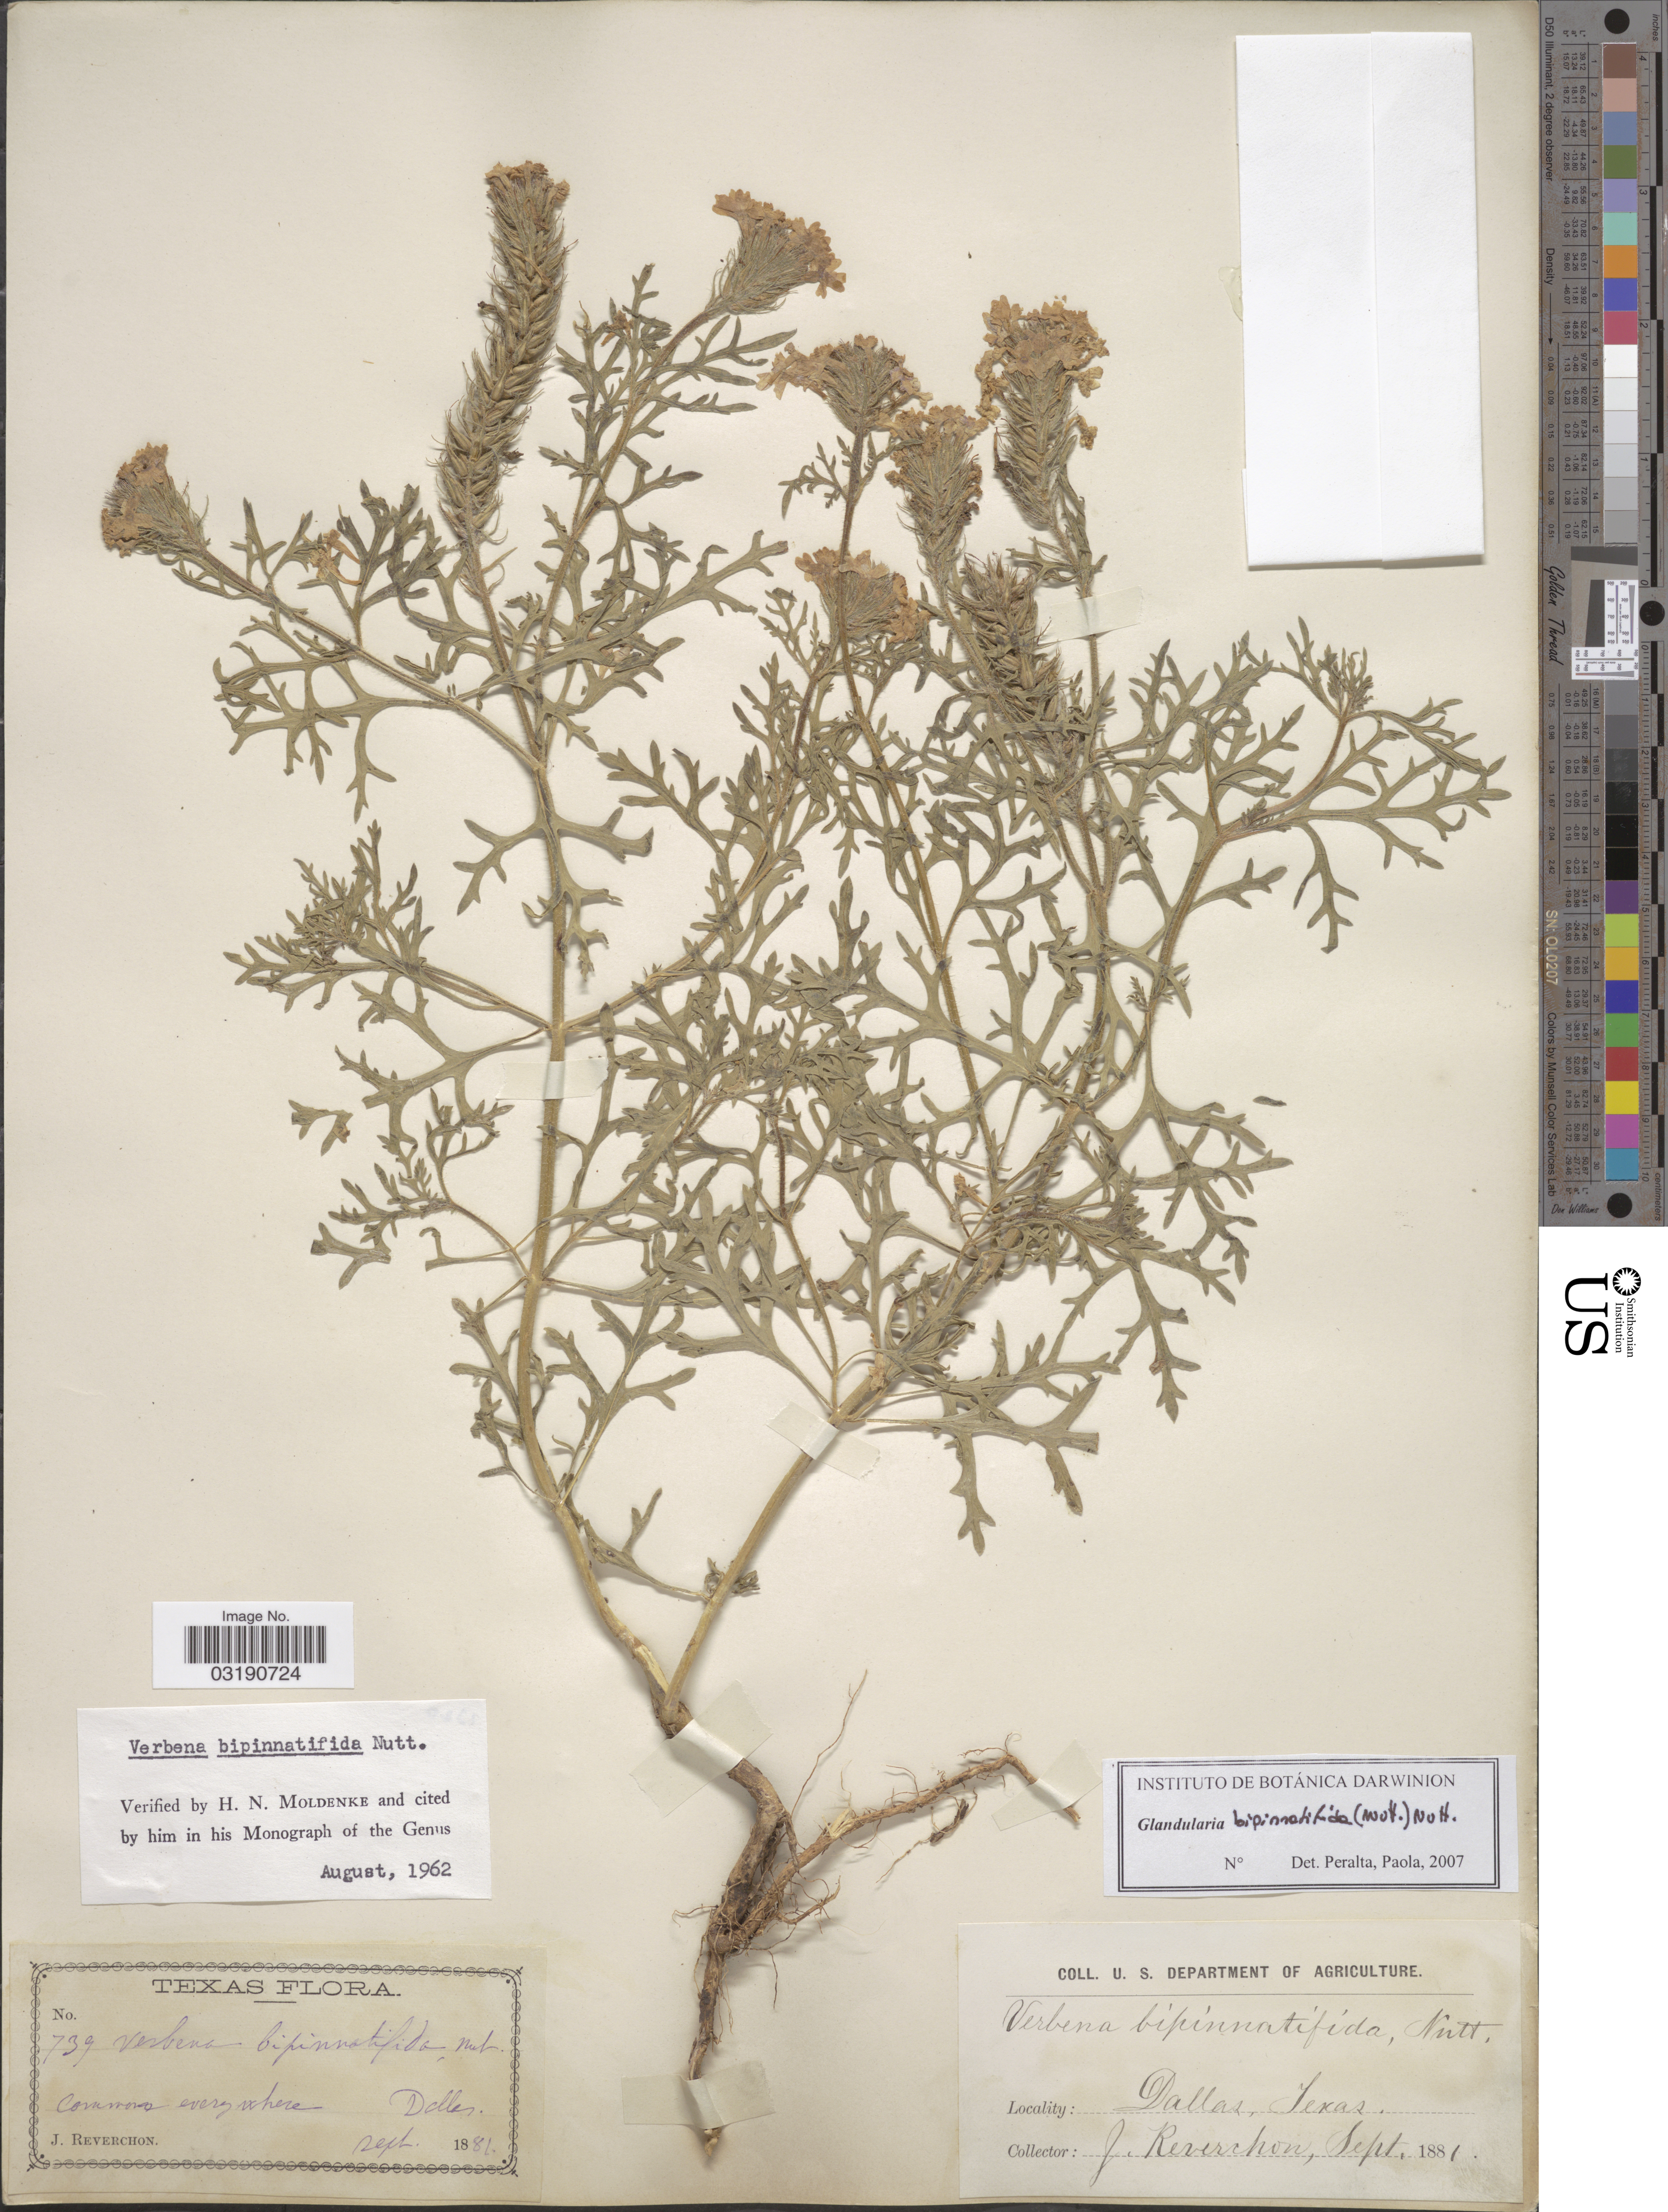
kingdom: Plantae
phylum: Tracheophyta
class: Magnoliopsida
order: Lamiales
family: Verbenaceae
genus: Verbena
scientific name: Verbena bipinnatifida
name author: (Schauer) Nutt.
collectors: J. Reverchon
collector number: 739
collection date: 1881-09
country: United States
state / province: Texas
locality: Dallas.